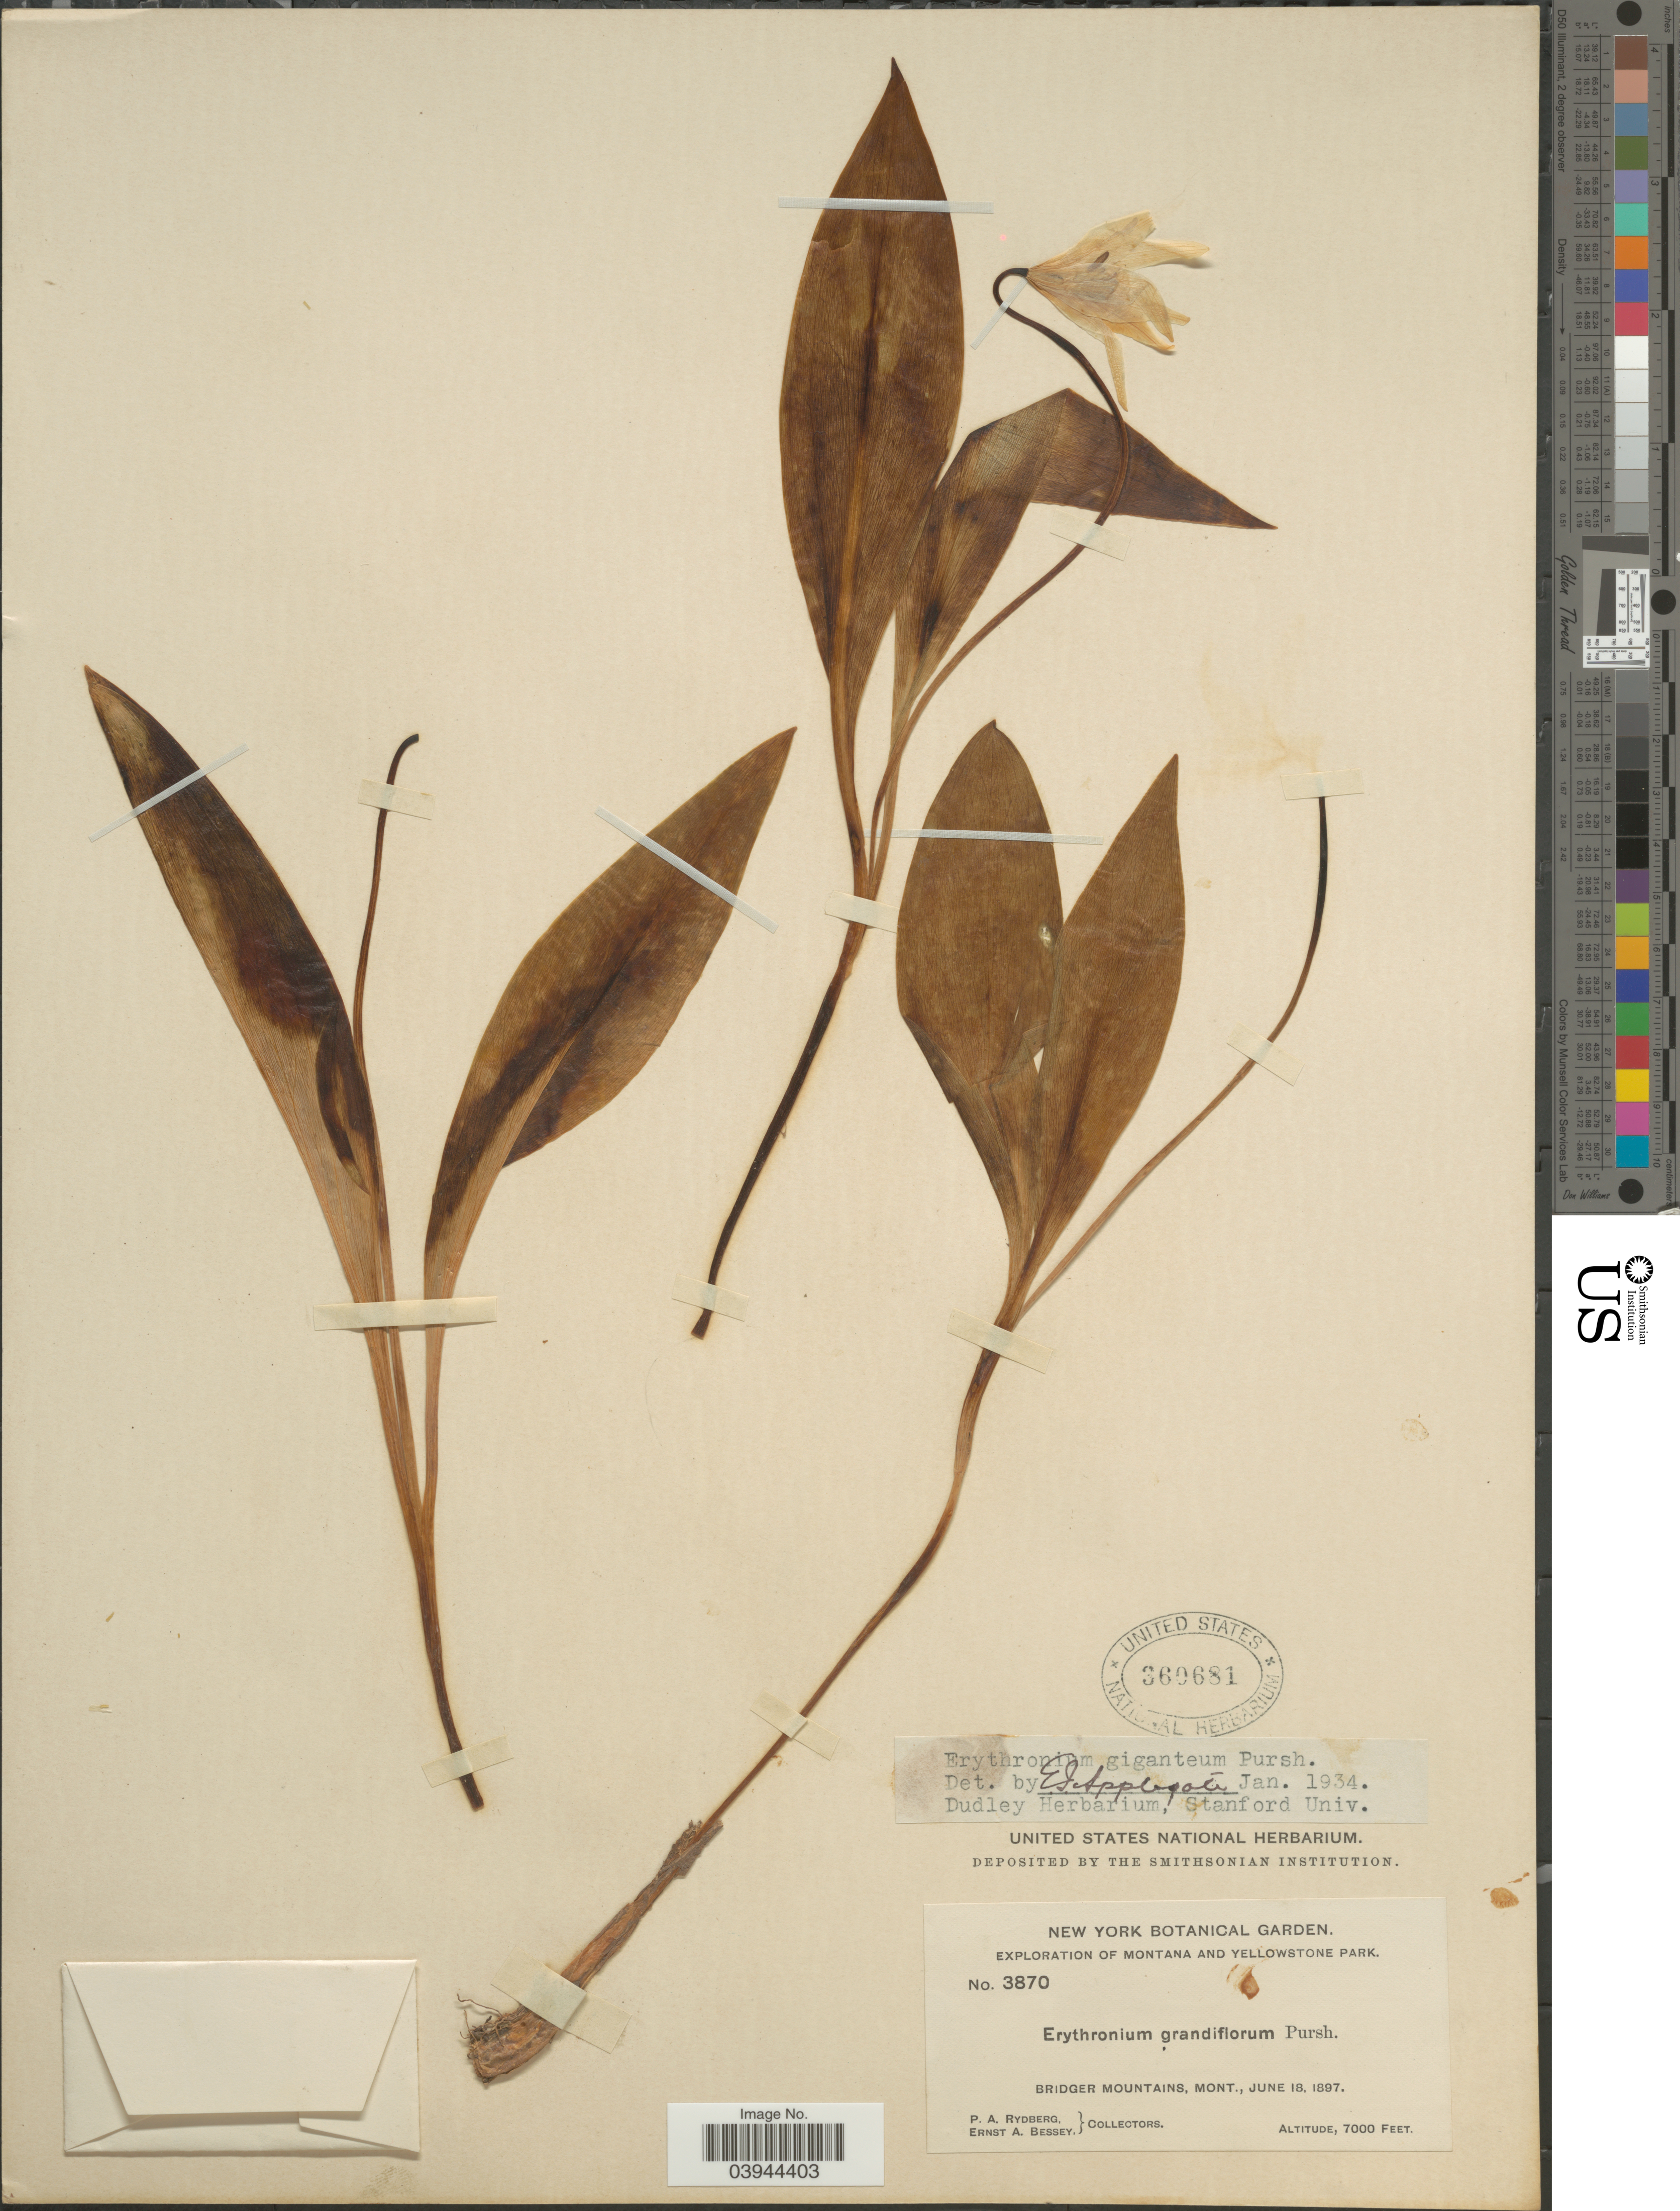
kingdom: Plantae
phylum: Tracheophyta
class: Liliopsida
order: Liliales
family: Liliaceae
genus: Erythronium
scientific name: Erythronium giganteum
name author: Lindl.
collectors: P. A. Rydberg & E. A. Bessey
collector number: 3870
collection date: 1897-06-18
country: United States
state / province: Montana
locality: Yellowstone Park. Bridger Mountains.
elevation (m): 2134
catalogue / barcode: US 360681